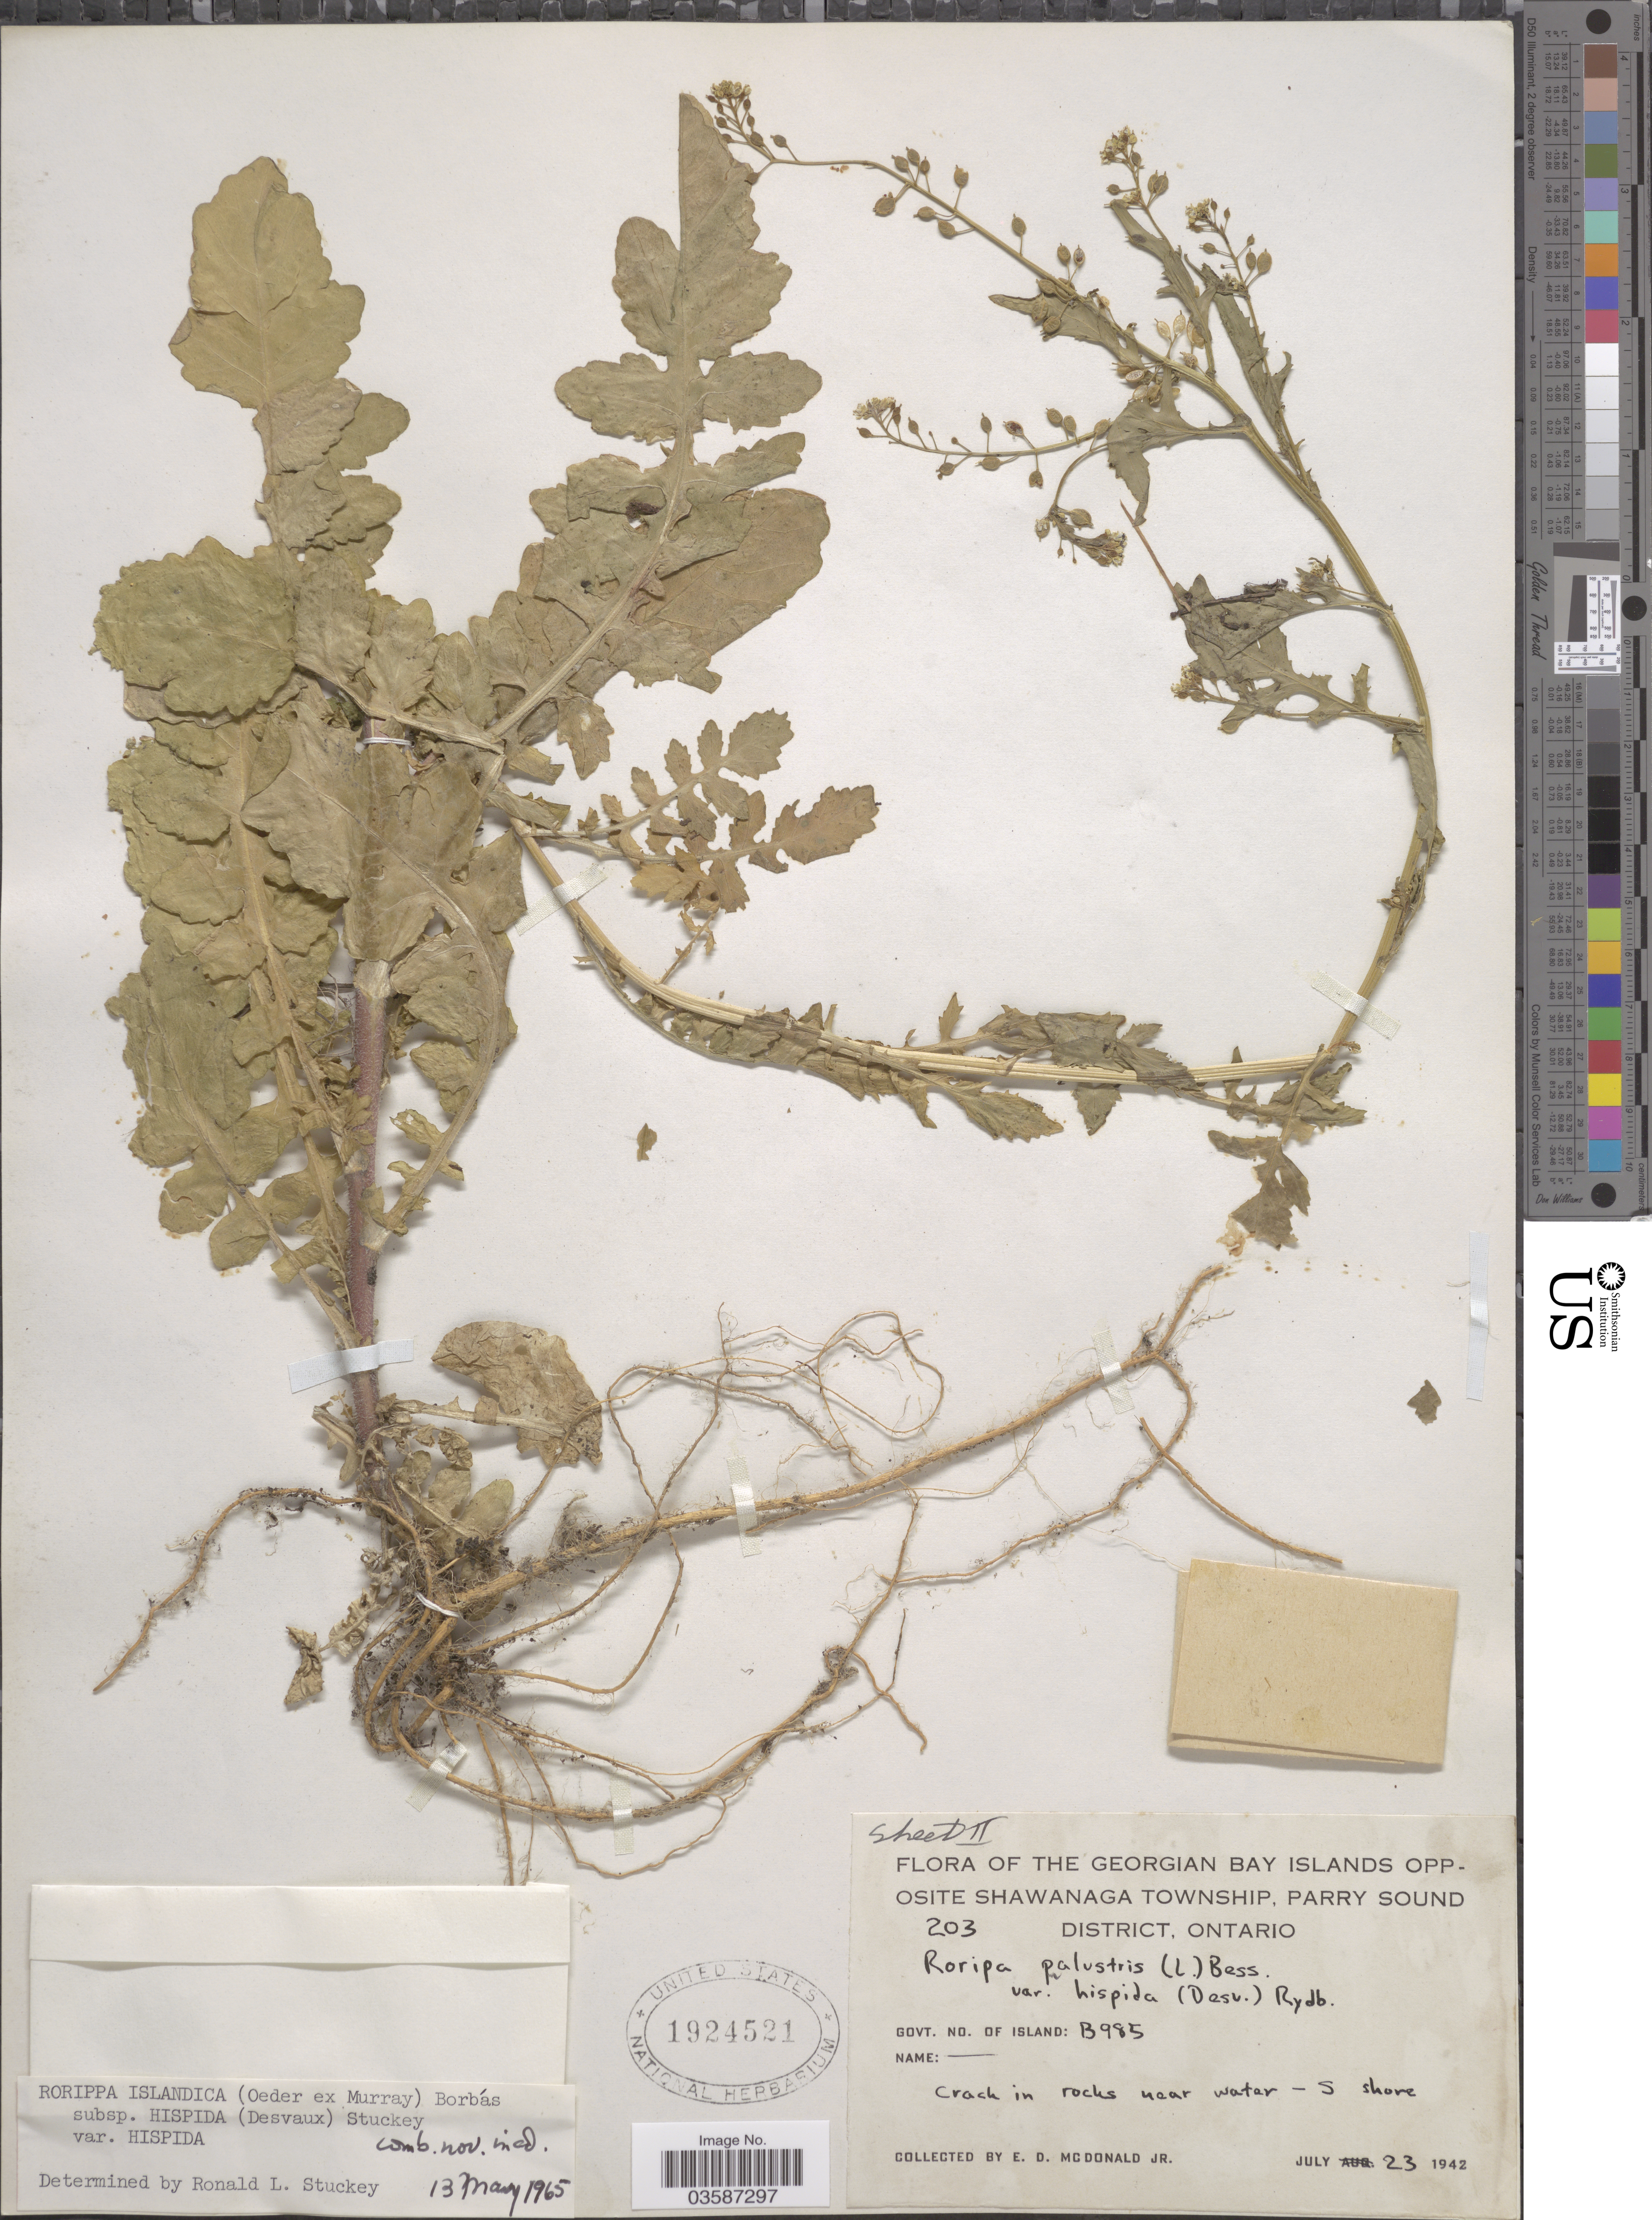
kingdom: Plantae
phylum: Tracheophyta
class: Magnoliopsida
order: Brassicales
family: Brassicaceae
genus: Rorippa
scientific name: Rorippa islandica var. hispida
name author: (Desv.) Butters & Abbe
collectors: E. D. McDonald Jr.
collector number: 203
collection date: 1942-07-23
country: Canada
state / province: Ontario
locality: The Georgian Bay Islands Opposite Shawanaga Township, Parry Sound District. S shore.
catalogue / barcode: US 1924521